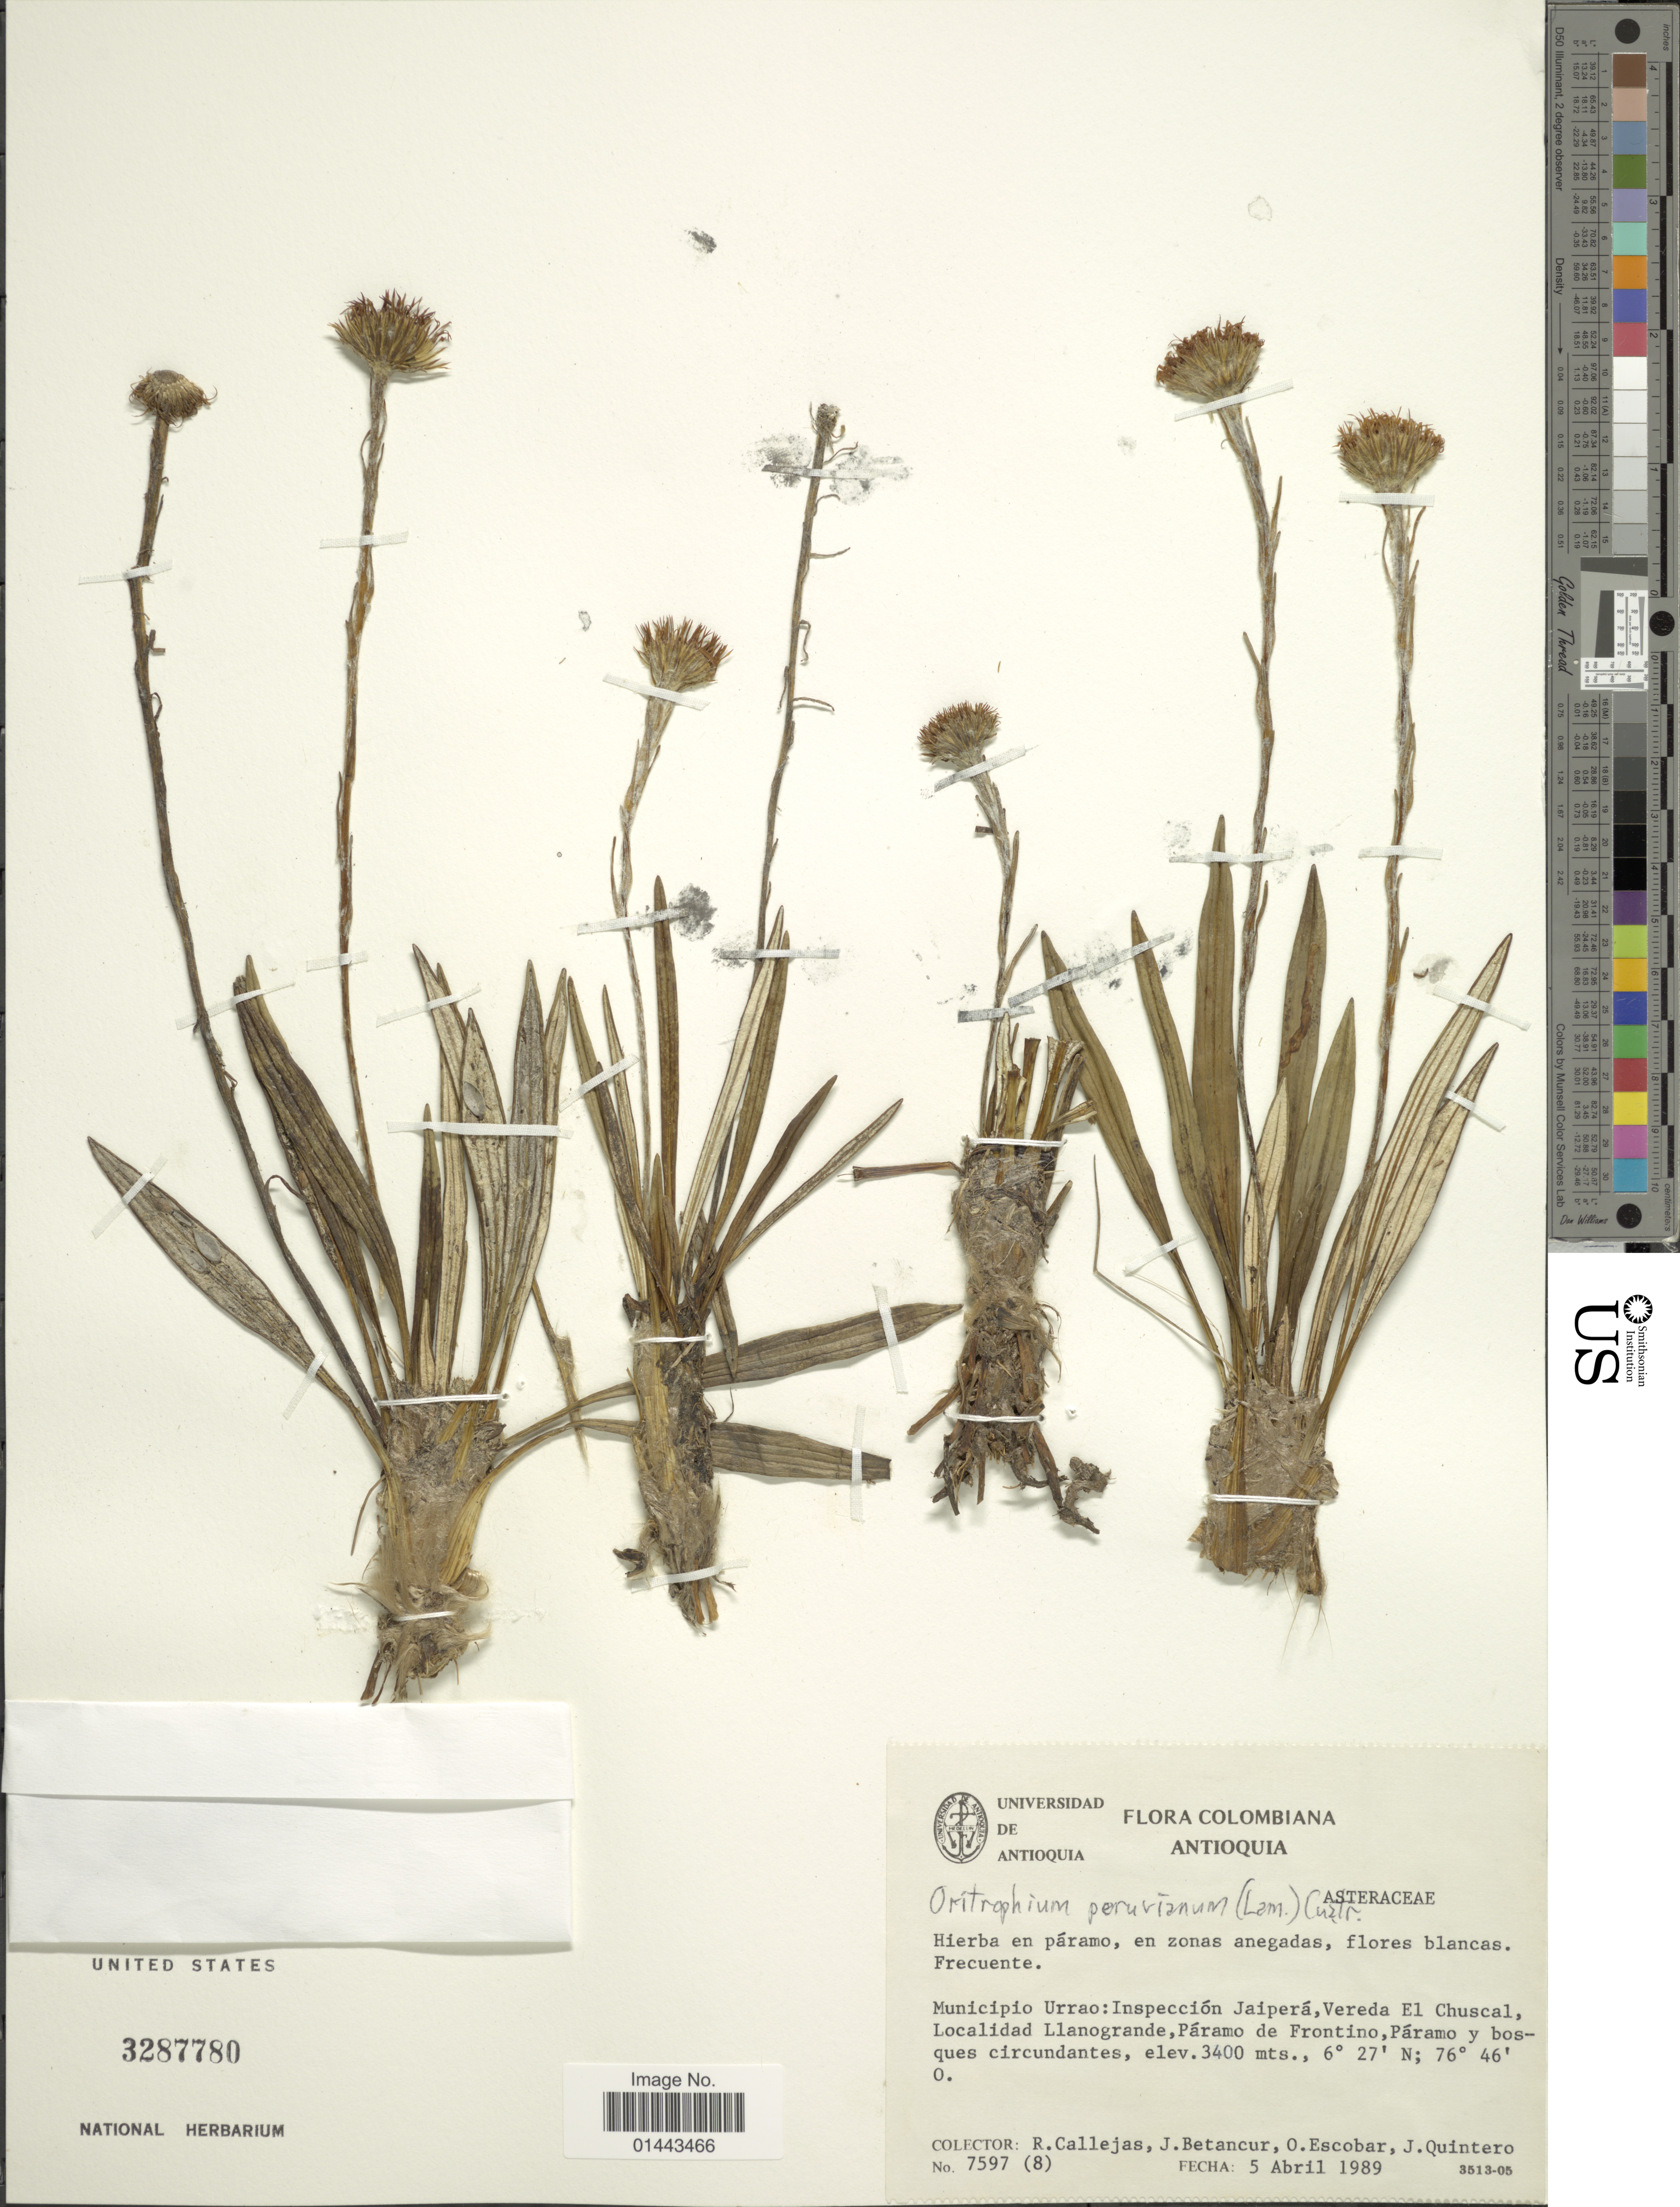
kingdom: Plantae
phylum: Tracheophyta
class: Magnoliopsida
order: Asterales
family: Asteraceae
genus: Oritrophium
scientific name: Oritrophium peruvianum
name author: (Lam.) Cuatrec.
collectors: R. Callejas, J. Betancur, O. D. Escobar & J. Quintero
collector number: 7597 (8)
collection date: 1989-04-05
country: Colombia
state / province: Antioquia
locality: MunicipioUrrau: Inspeccion Jaipera, Vereda El Chuscal, Localidad Llanogrande, Paramo de Frontino.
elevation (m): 3400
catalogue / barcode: US 3287780